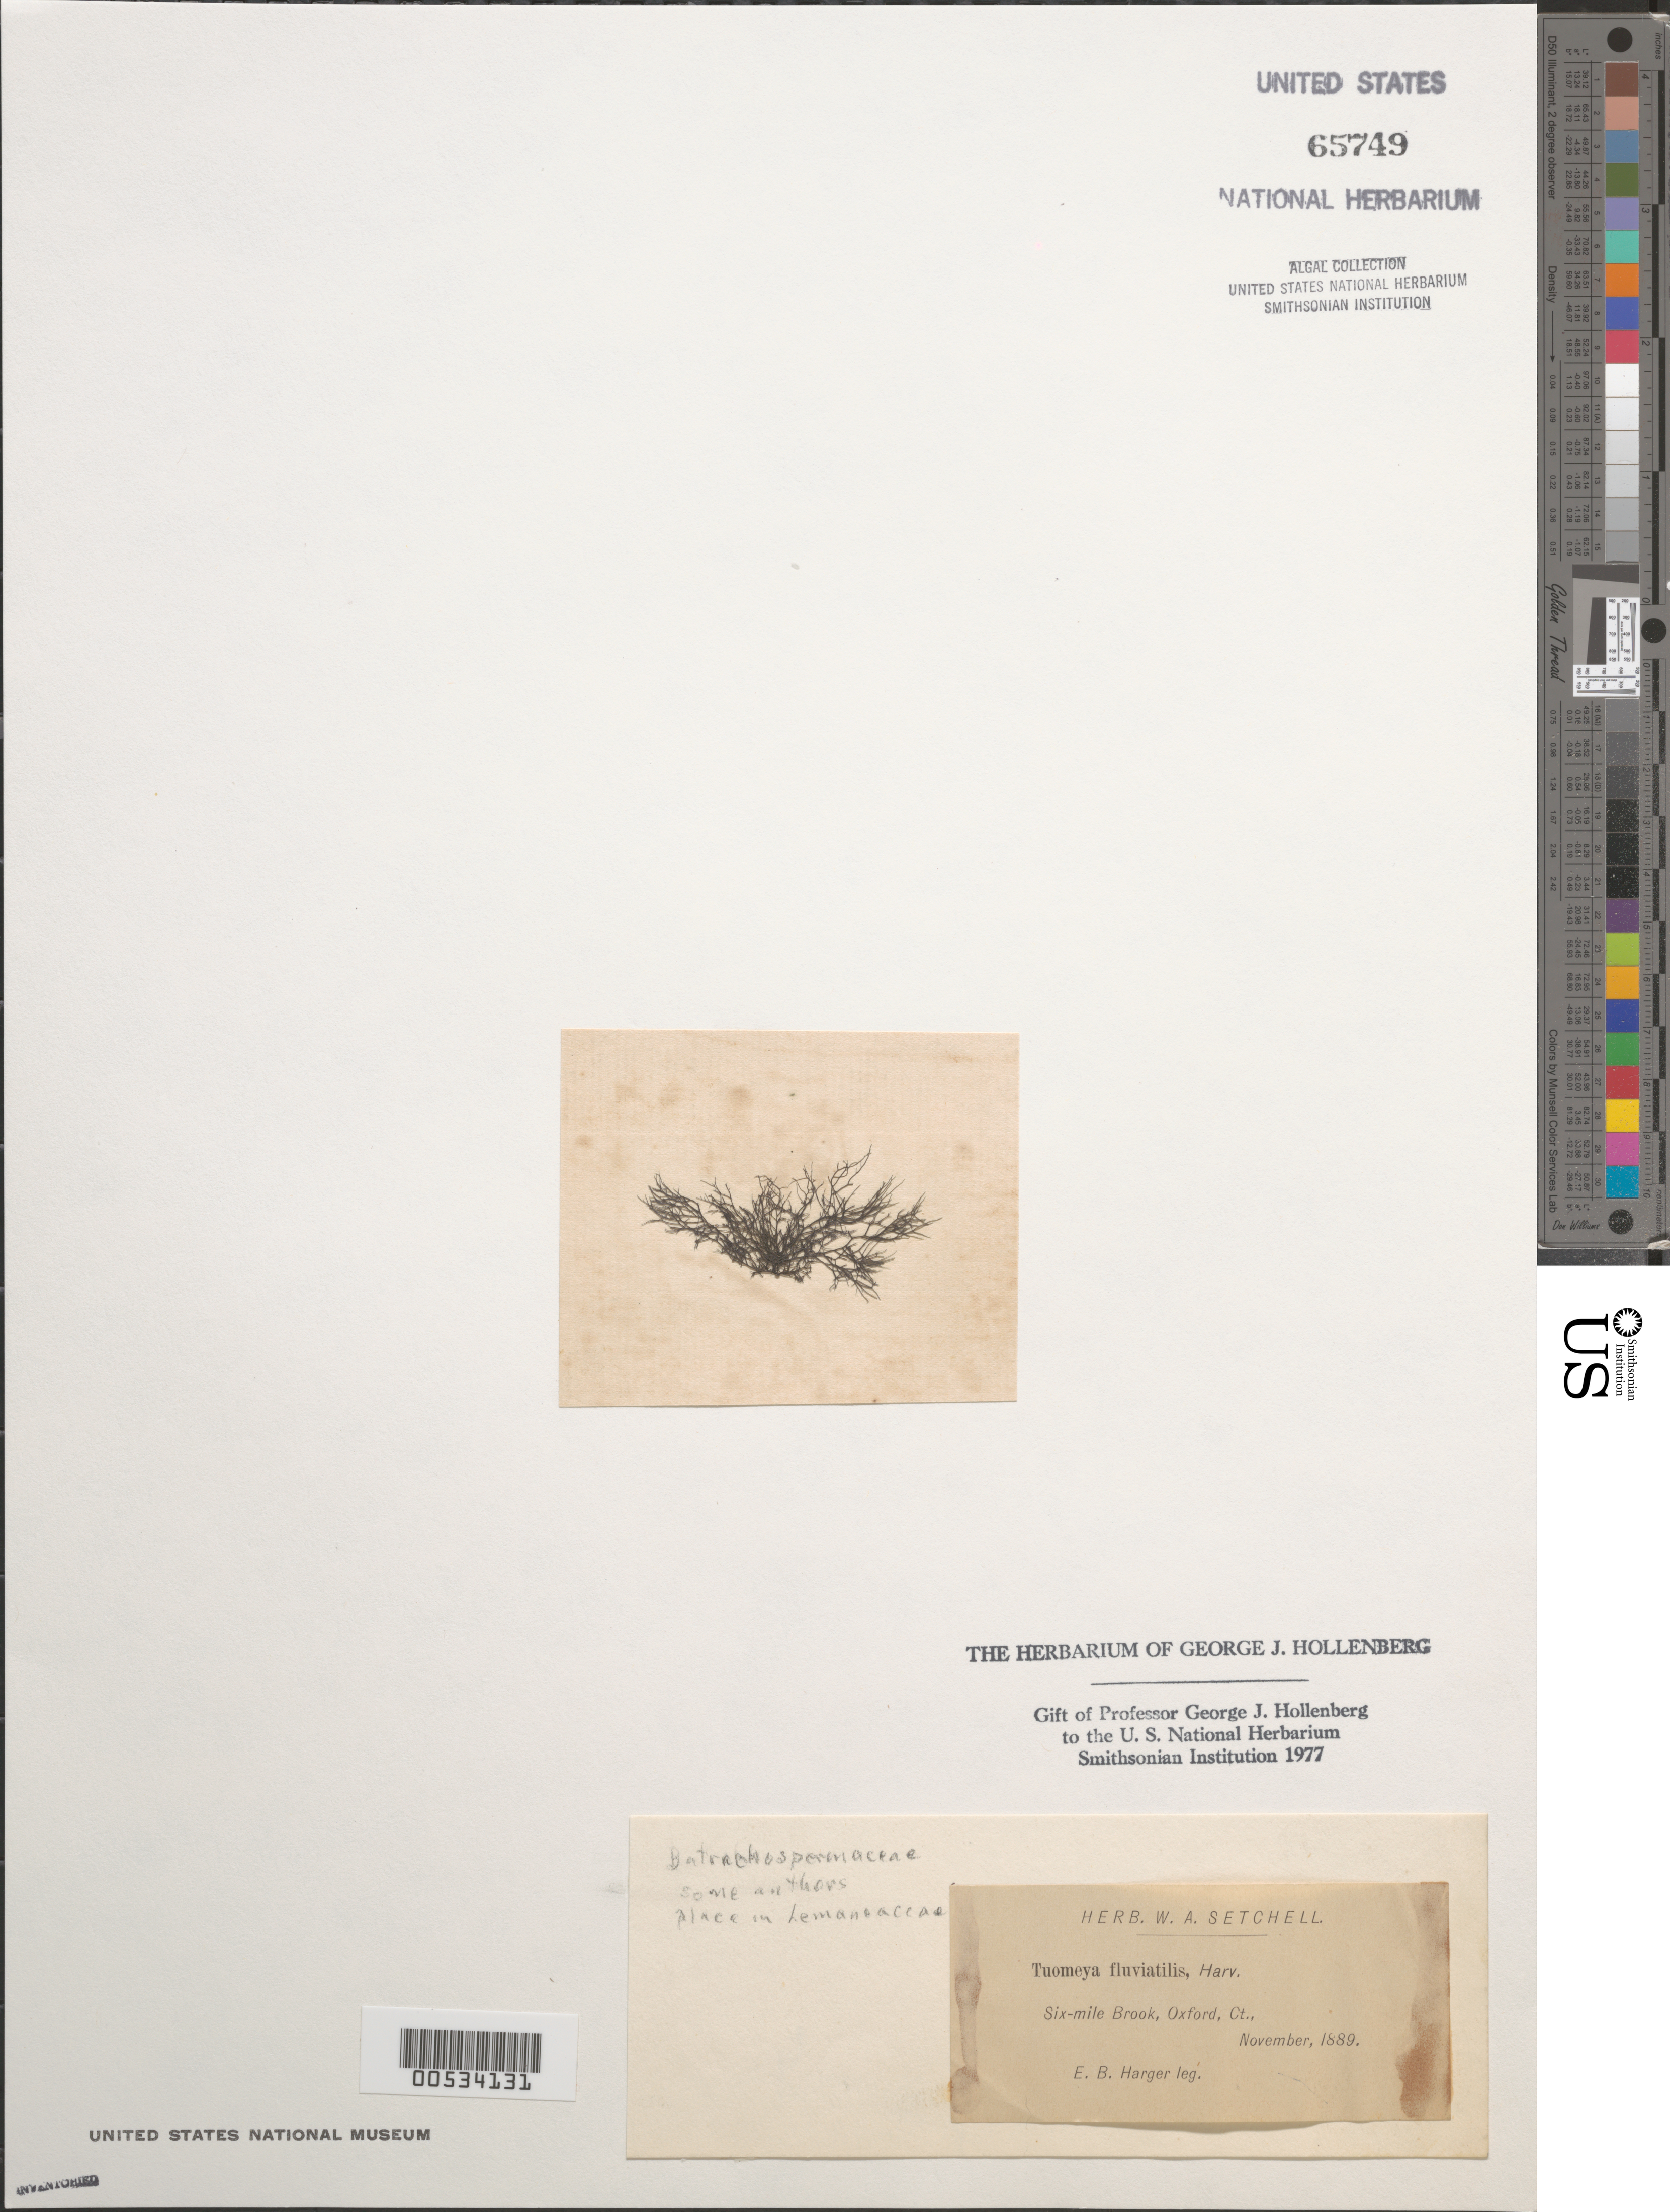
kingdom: Plantae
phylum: Rhodophyta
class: Florideophyceae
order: Batrachospermales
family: Batrachospermaceae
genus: Tuomeya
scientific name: Tuomeya americana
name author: (Kütz.) Papenf.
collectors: E. B. Harger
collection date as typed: Nov 1889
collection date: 1889-11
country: United States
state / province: Connecticut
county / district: New Haven County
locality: Six-Mile Brook, Oxford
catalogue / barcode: US 65749